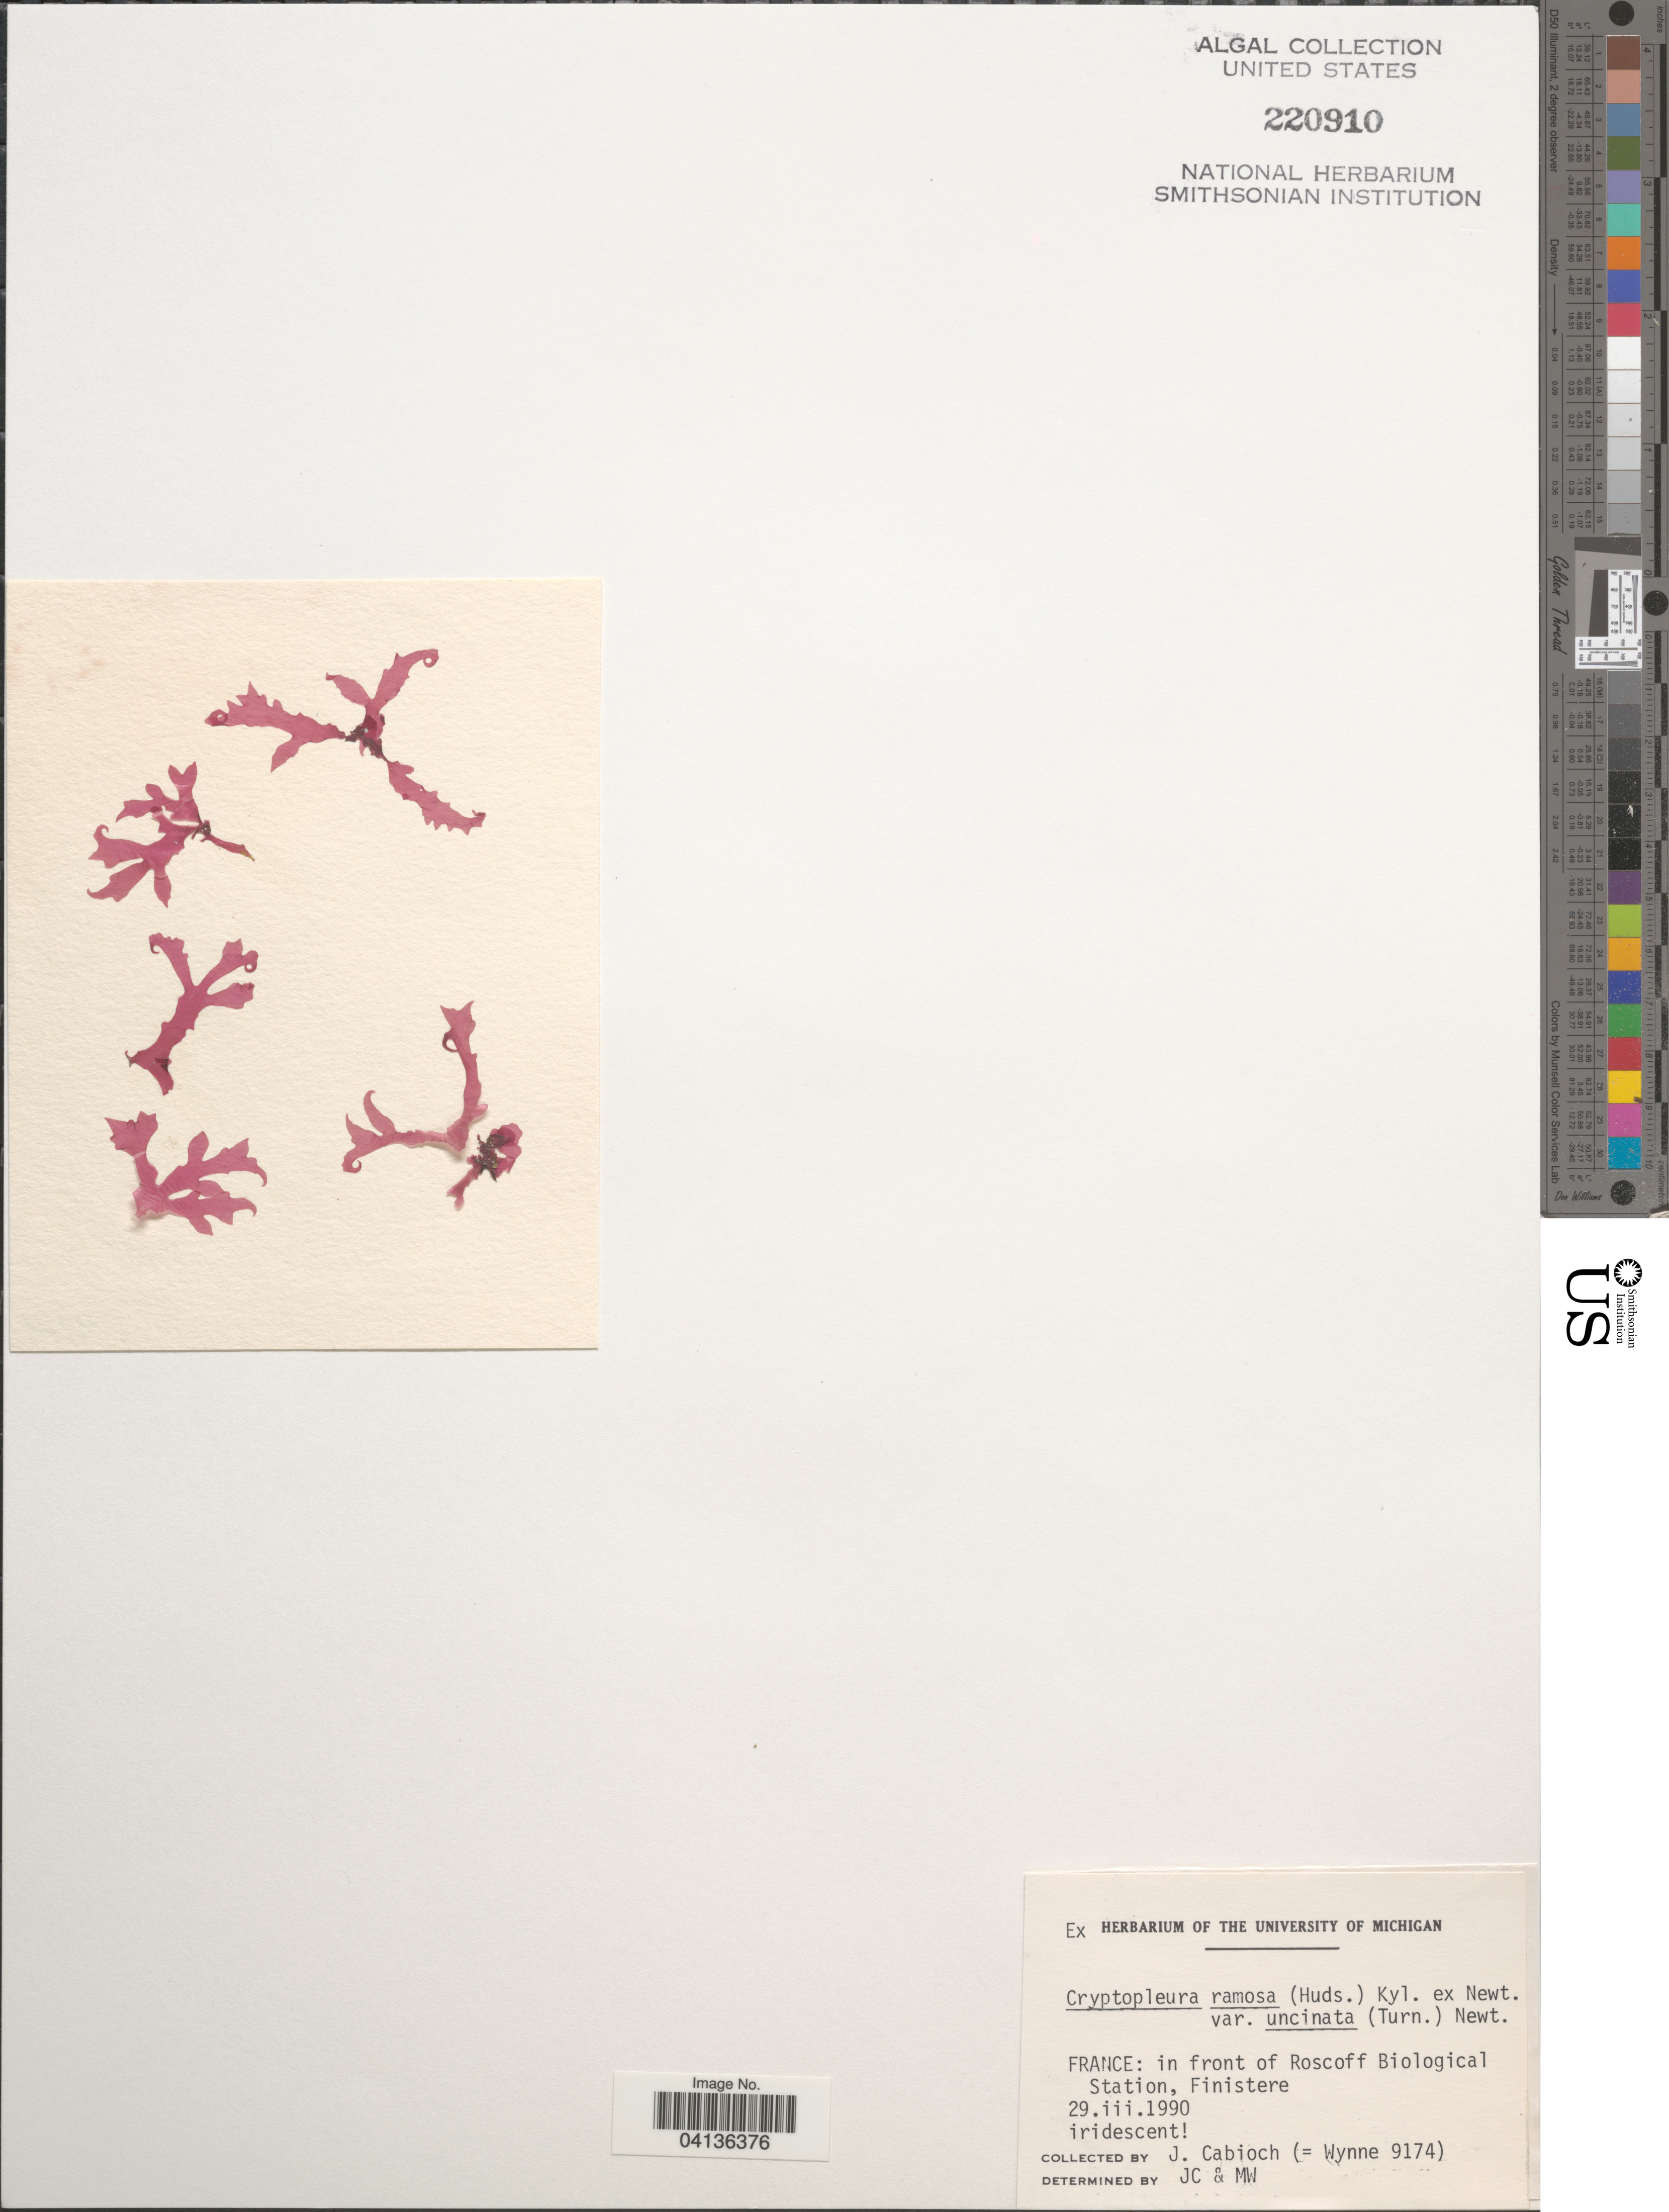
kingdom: Plantae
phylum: Rhodophyta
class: Florideophyceae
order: Ceramiales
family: Delesseriaceae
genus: Cryptopleura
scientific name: Cryptopleura ramosa var. uncinata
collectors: J. Cabioch & Wynne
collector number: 9174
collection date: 1990-03-29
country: France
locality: In front of Roscoff Biological Station, Finistere.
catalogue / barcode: US 220910